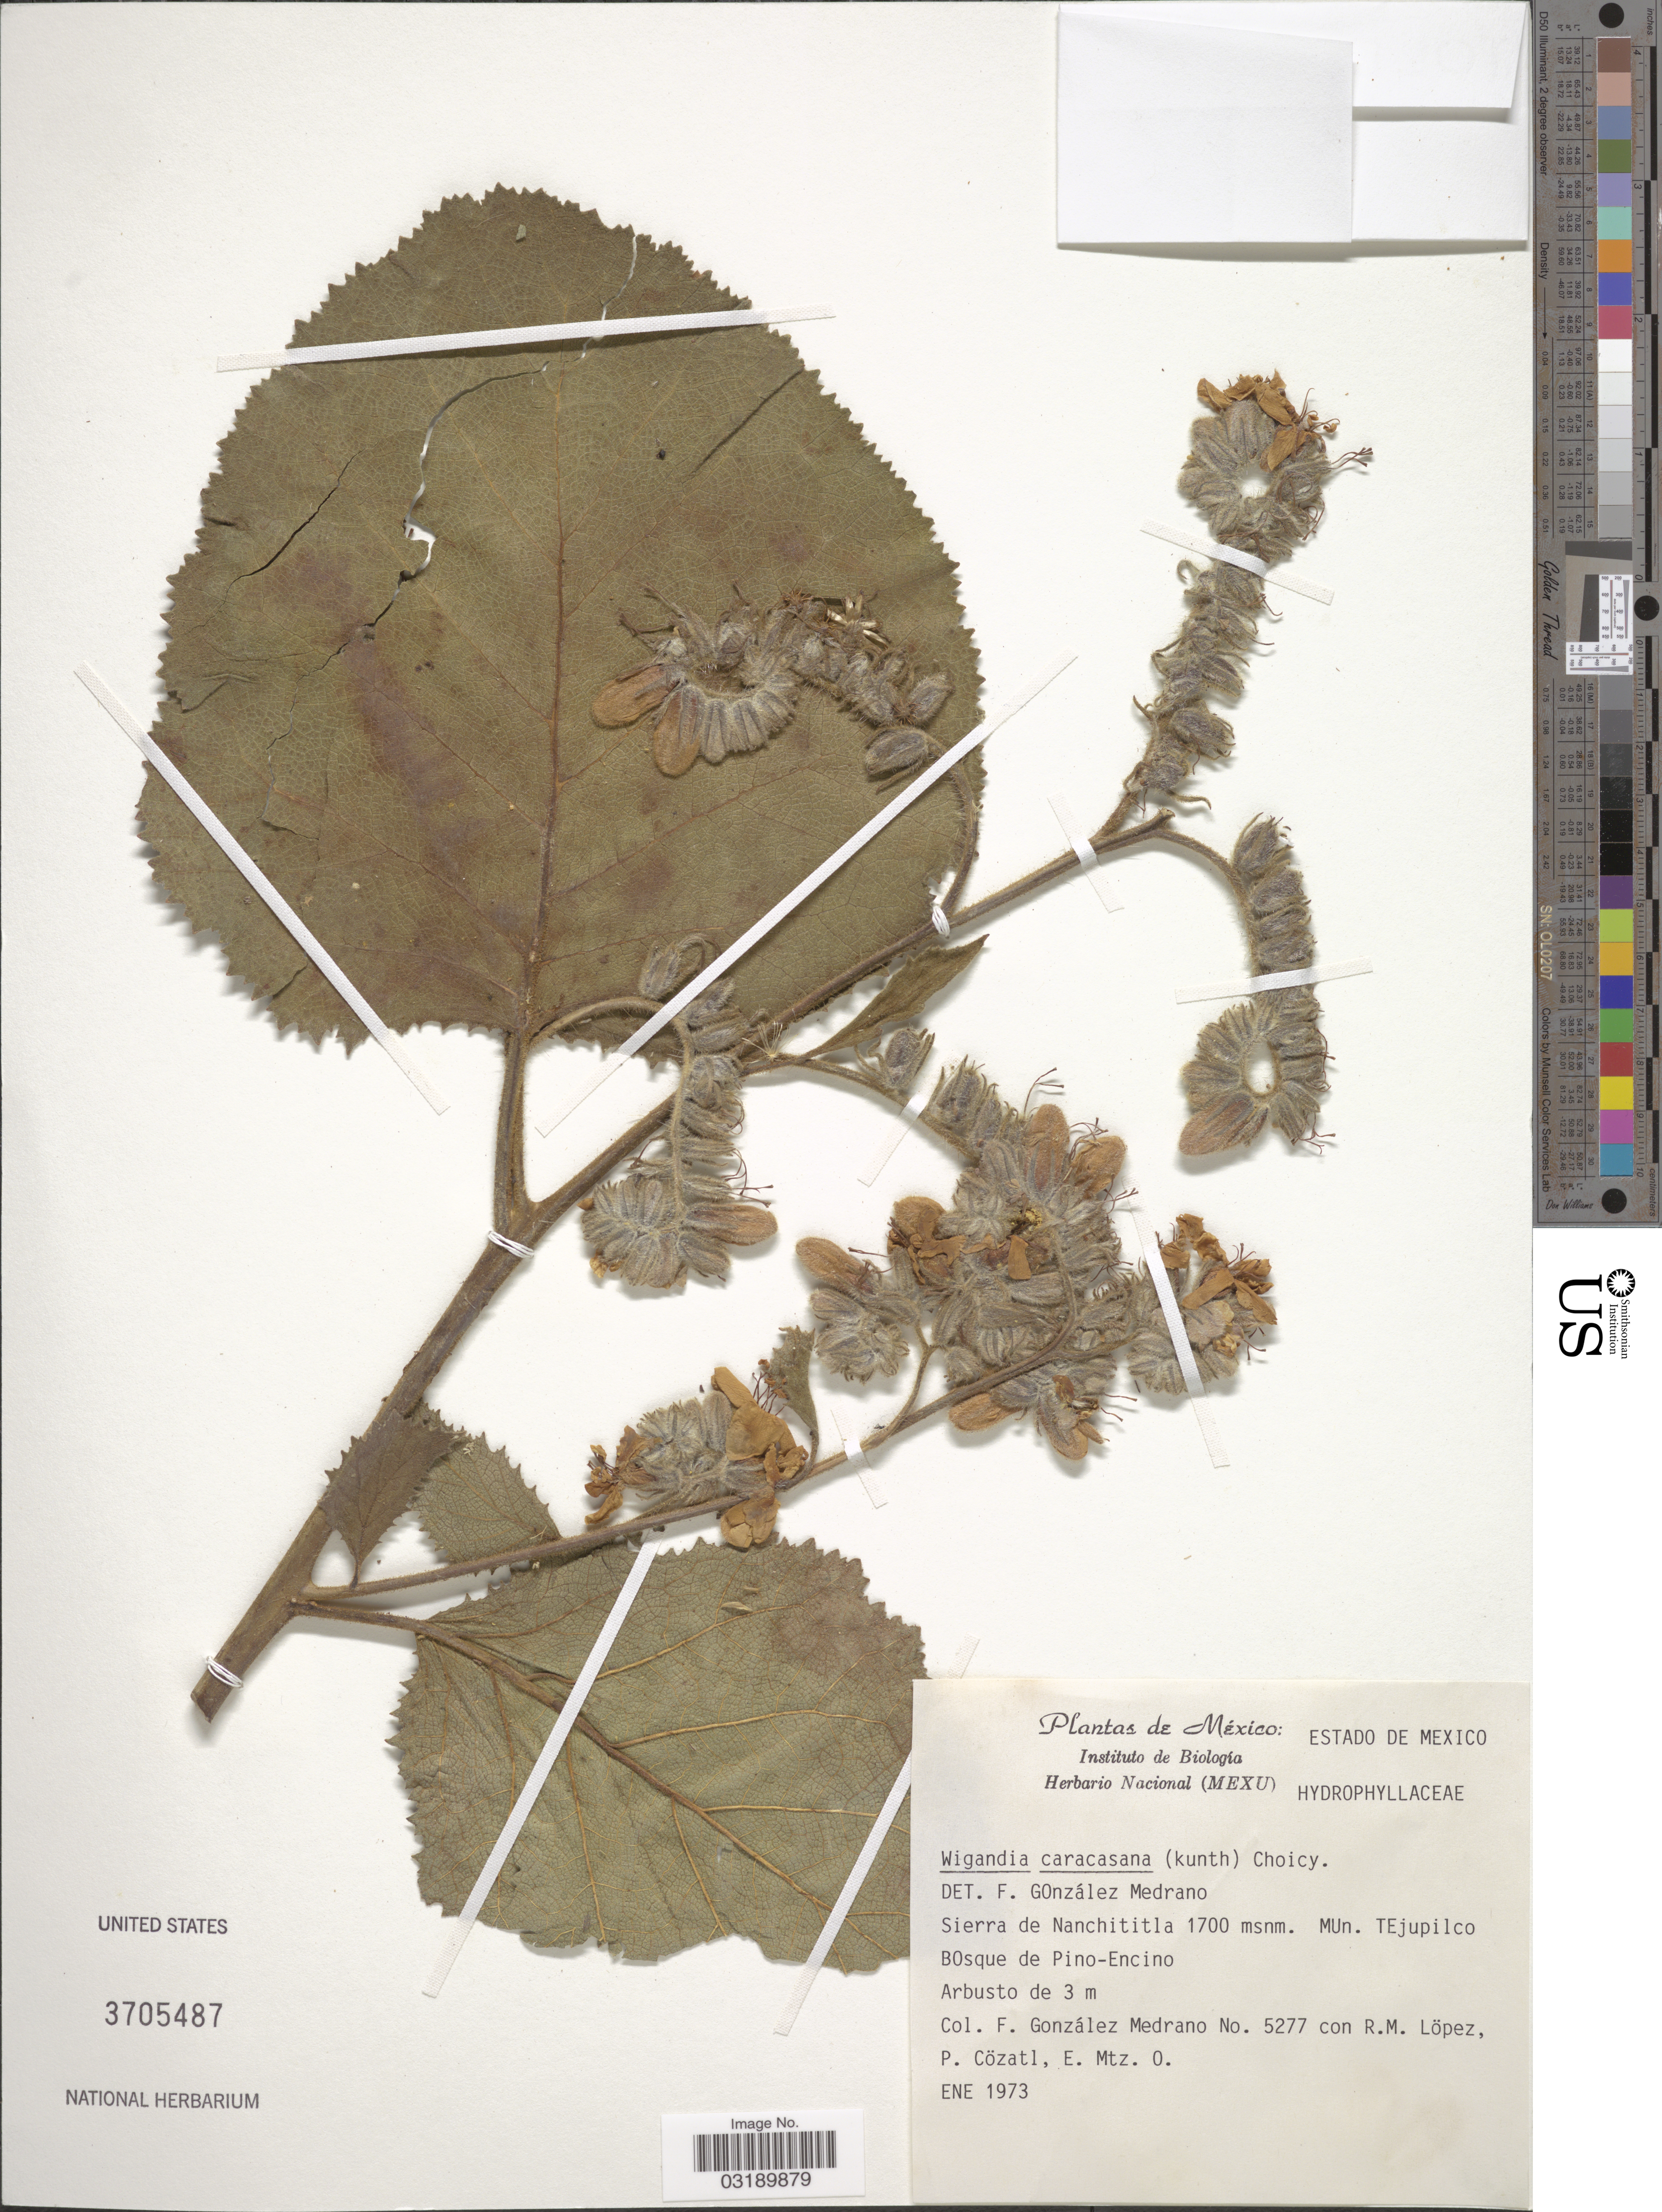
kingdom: Plantae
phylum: Tracheophyta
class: Magnoliopsida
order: Boraginales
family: Namaceae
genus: Wigandia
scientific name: Wigandia caracasana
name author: Kunth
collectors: F. Medrano, R. M. Lopez & R. M. Lopez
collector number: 5277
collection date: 1973-01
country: Mexico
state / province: México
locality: Sierra de Nanchititla. MUn. TEjupilco BOsque de Pino-Encino.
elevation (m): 1700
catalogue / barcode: US 3705487